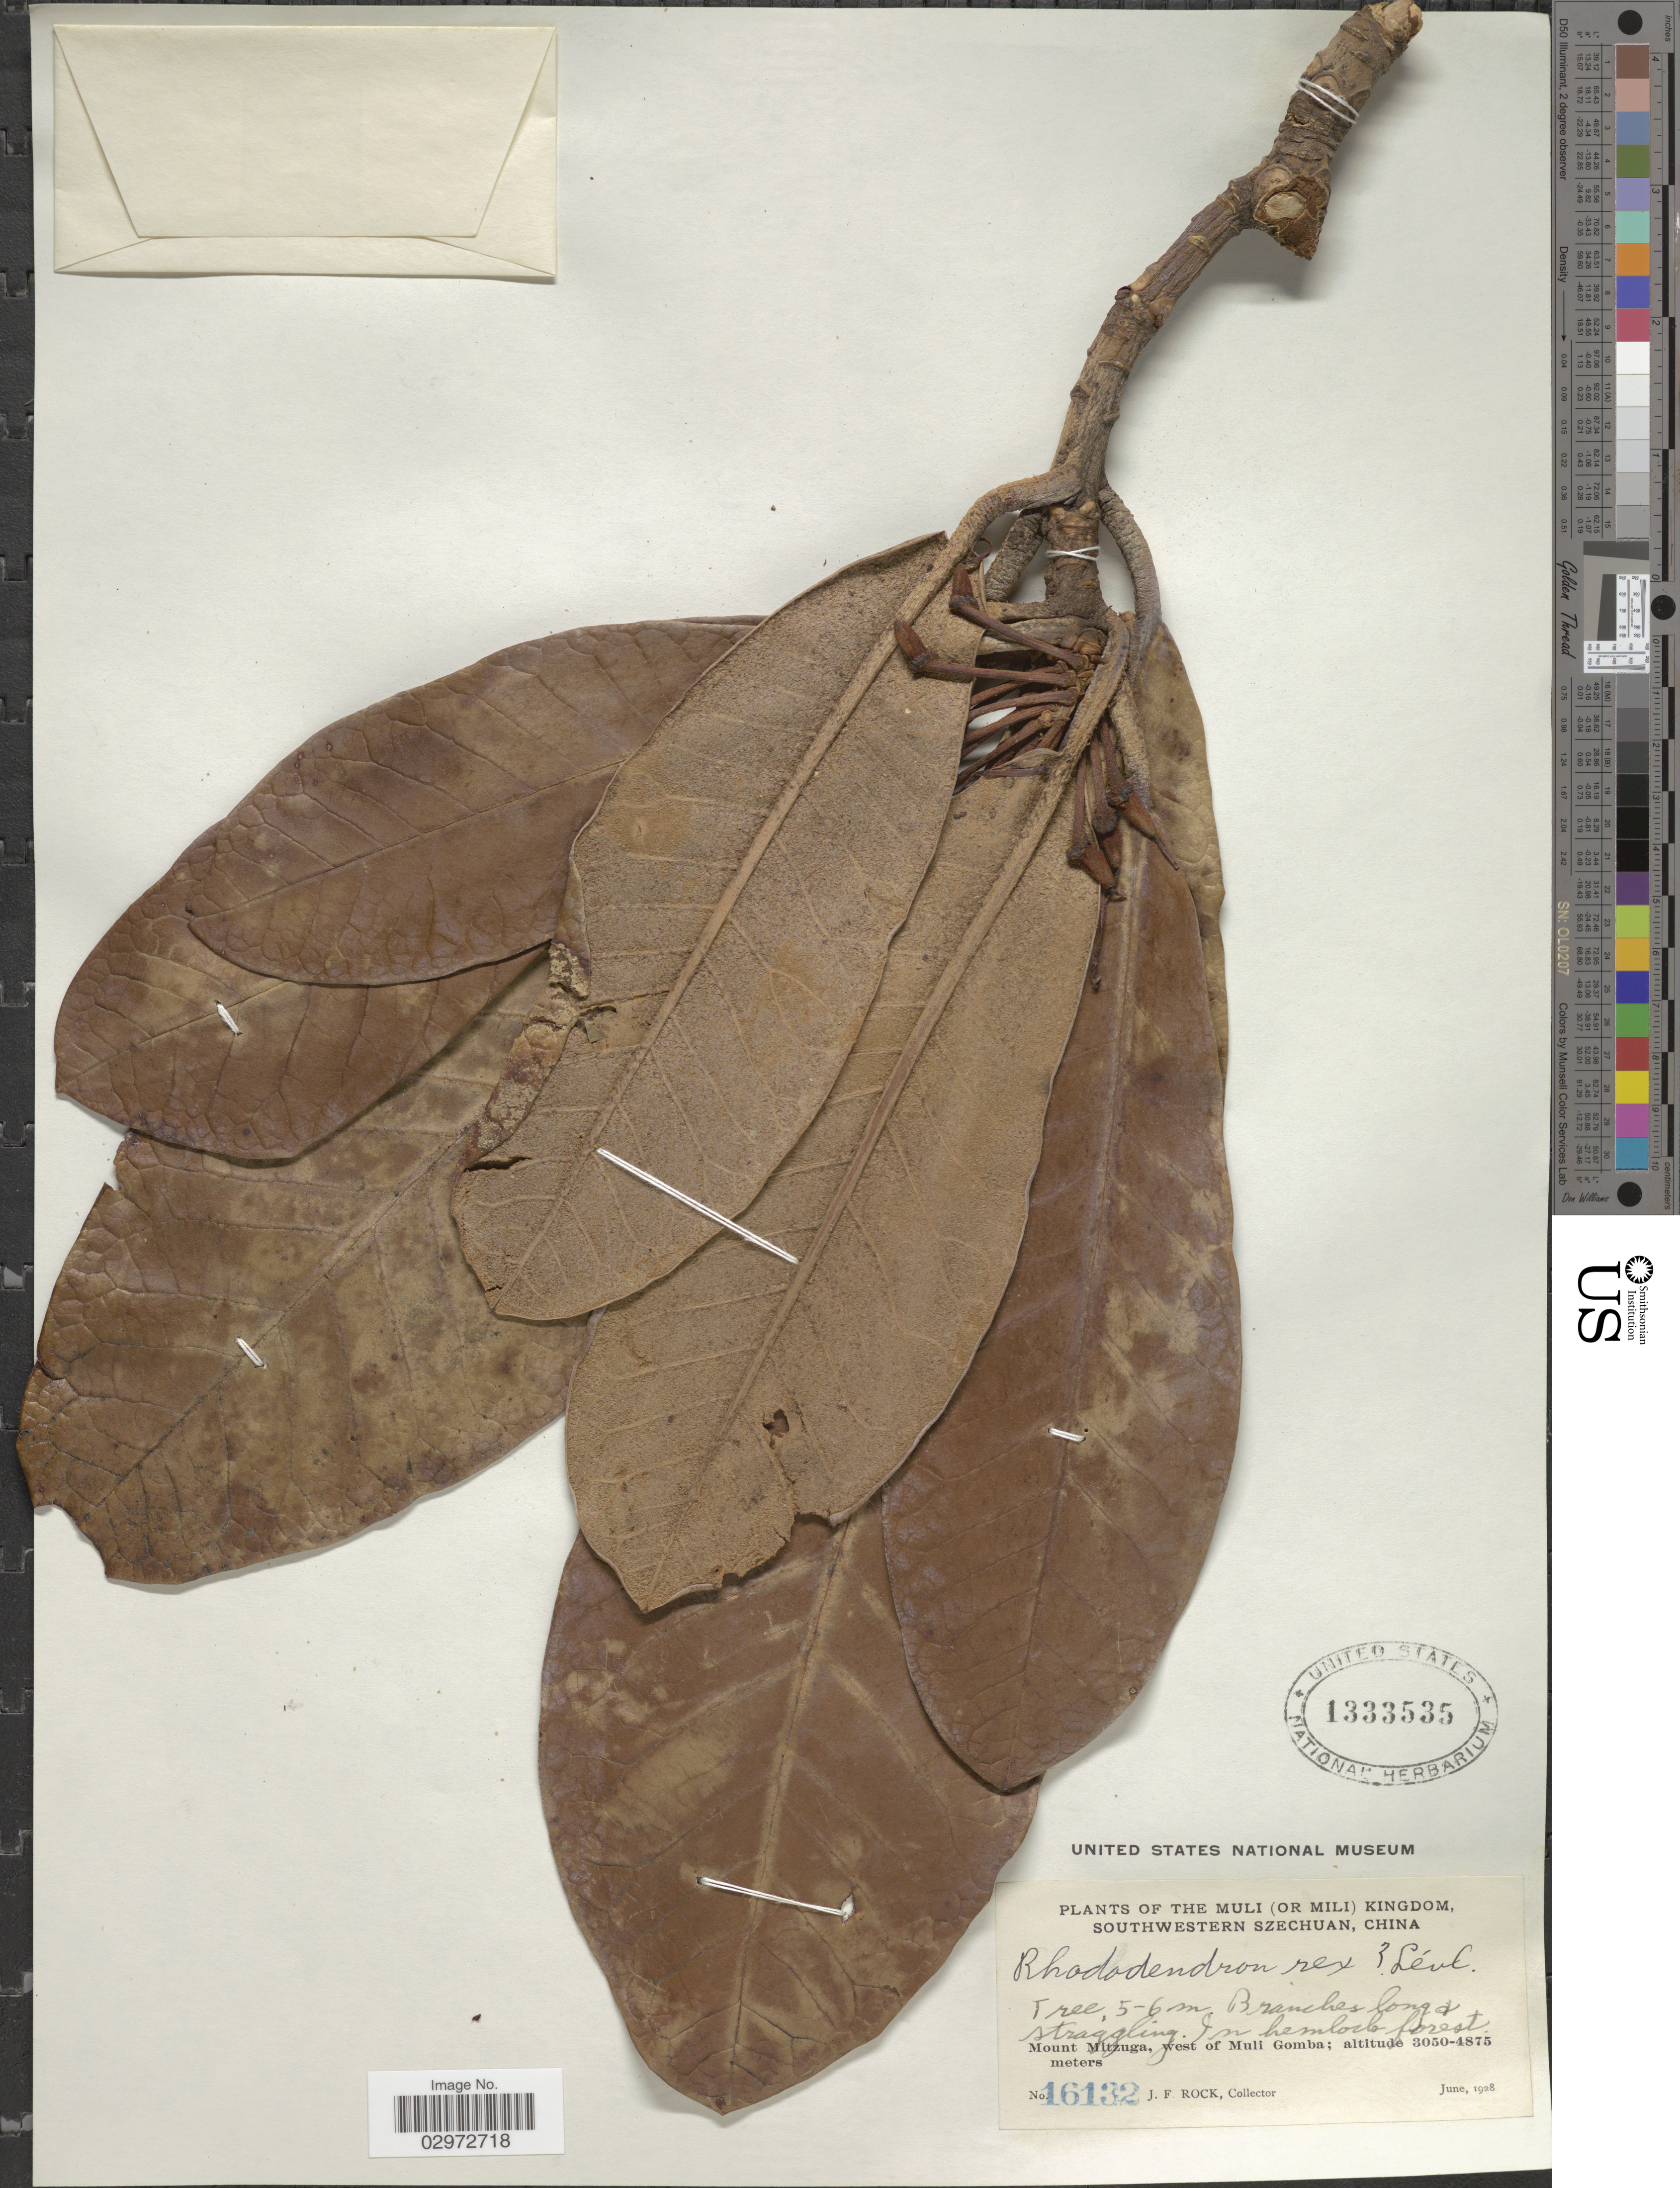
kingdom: Plantae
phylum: Tracheophyta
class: Magnoliopsida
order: Ericales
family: Ericaceae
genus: Rhododendron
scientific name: Rhododendron rex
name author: H. Lév.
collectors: J. Rock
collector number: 16132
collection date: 1928-06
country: China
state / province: Sichuan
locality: The Muli (or Mili) Kingdom, Southwestern Szechuan. Mount Mitzuga, west of Muli Gomba.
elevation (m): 3050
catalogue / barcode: US 1333535